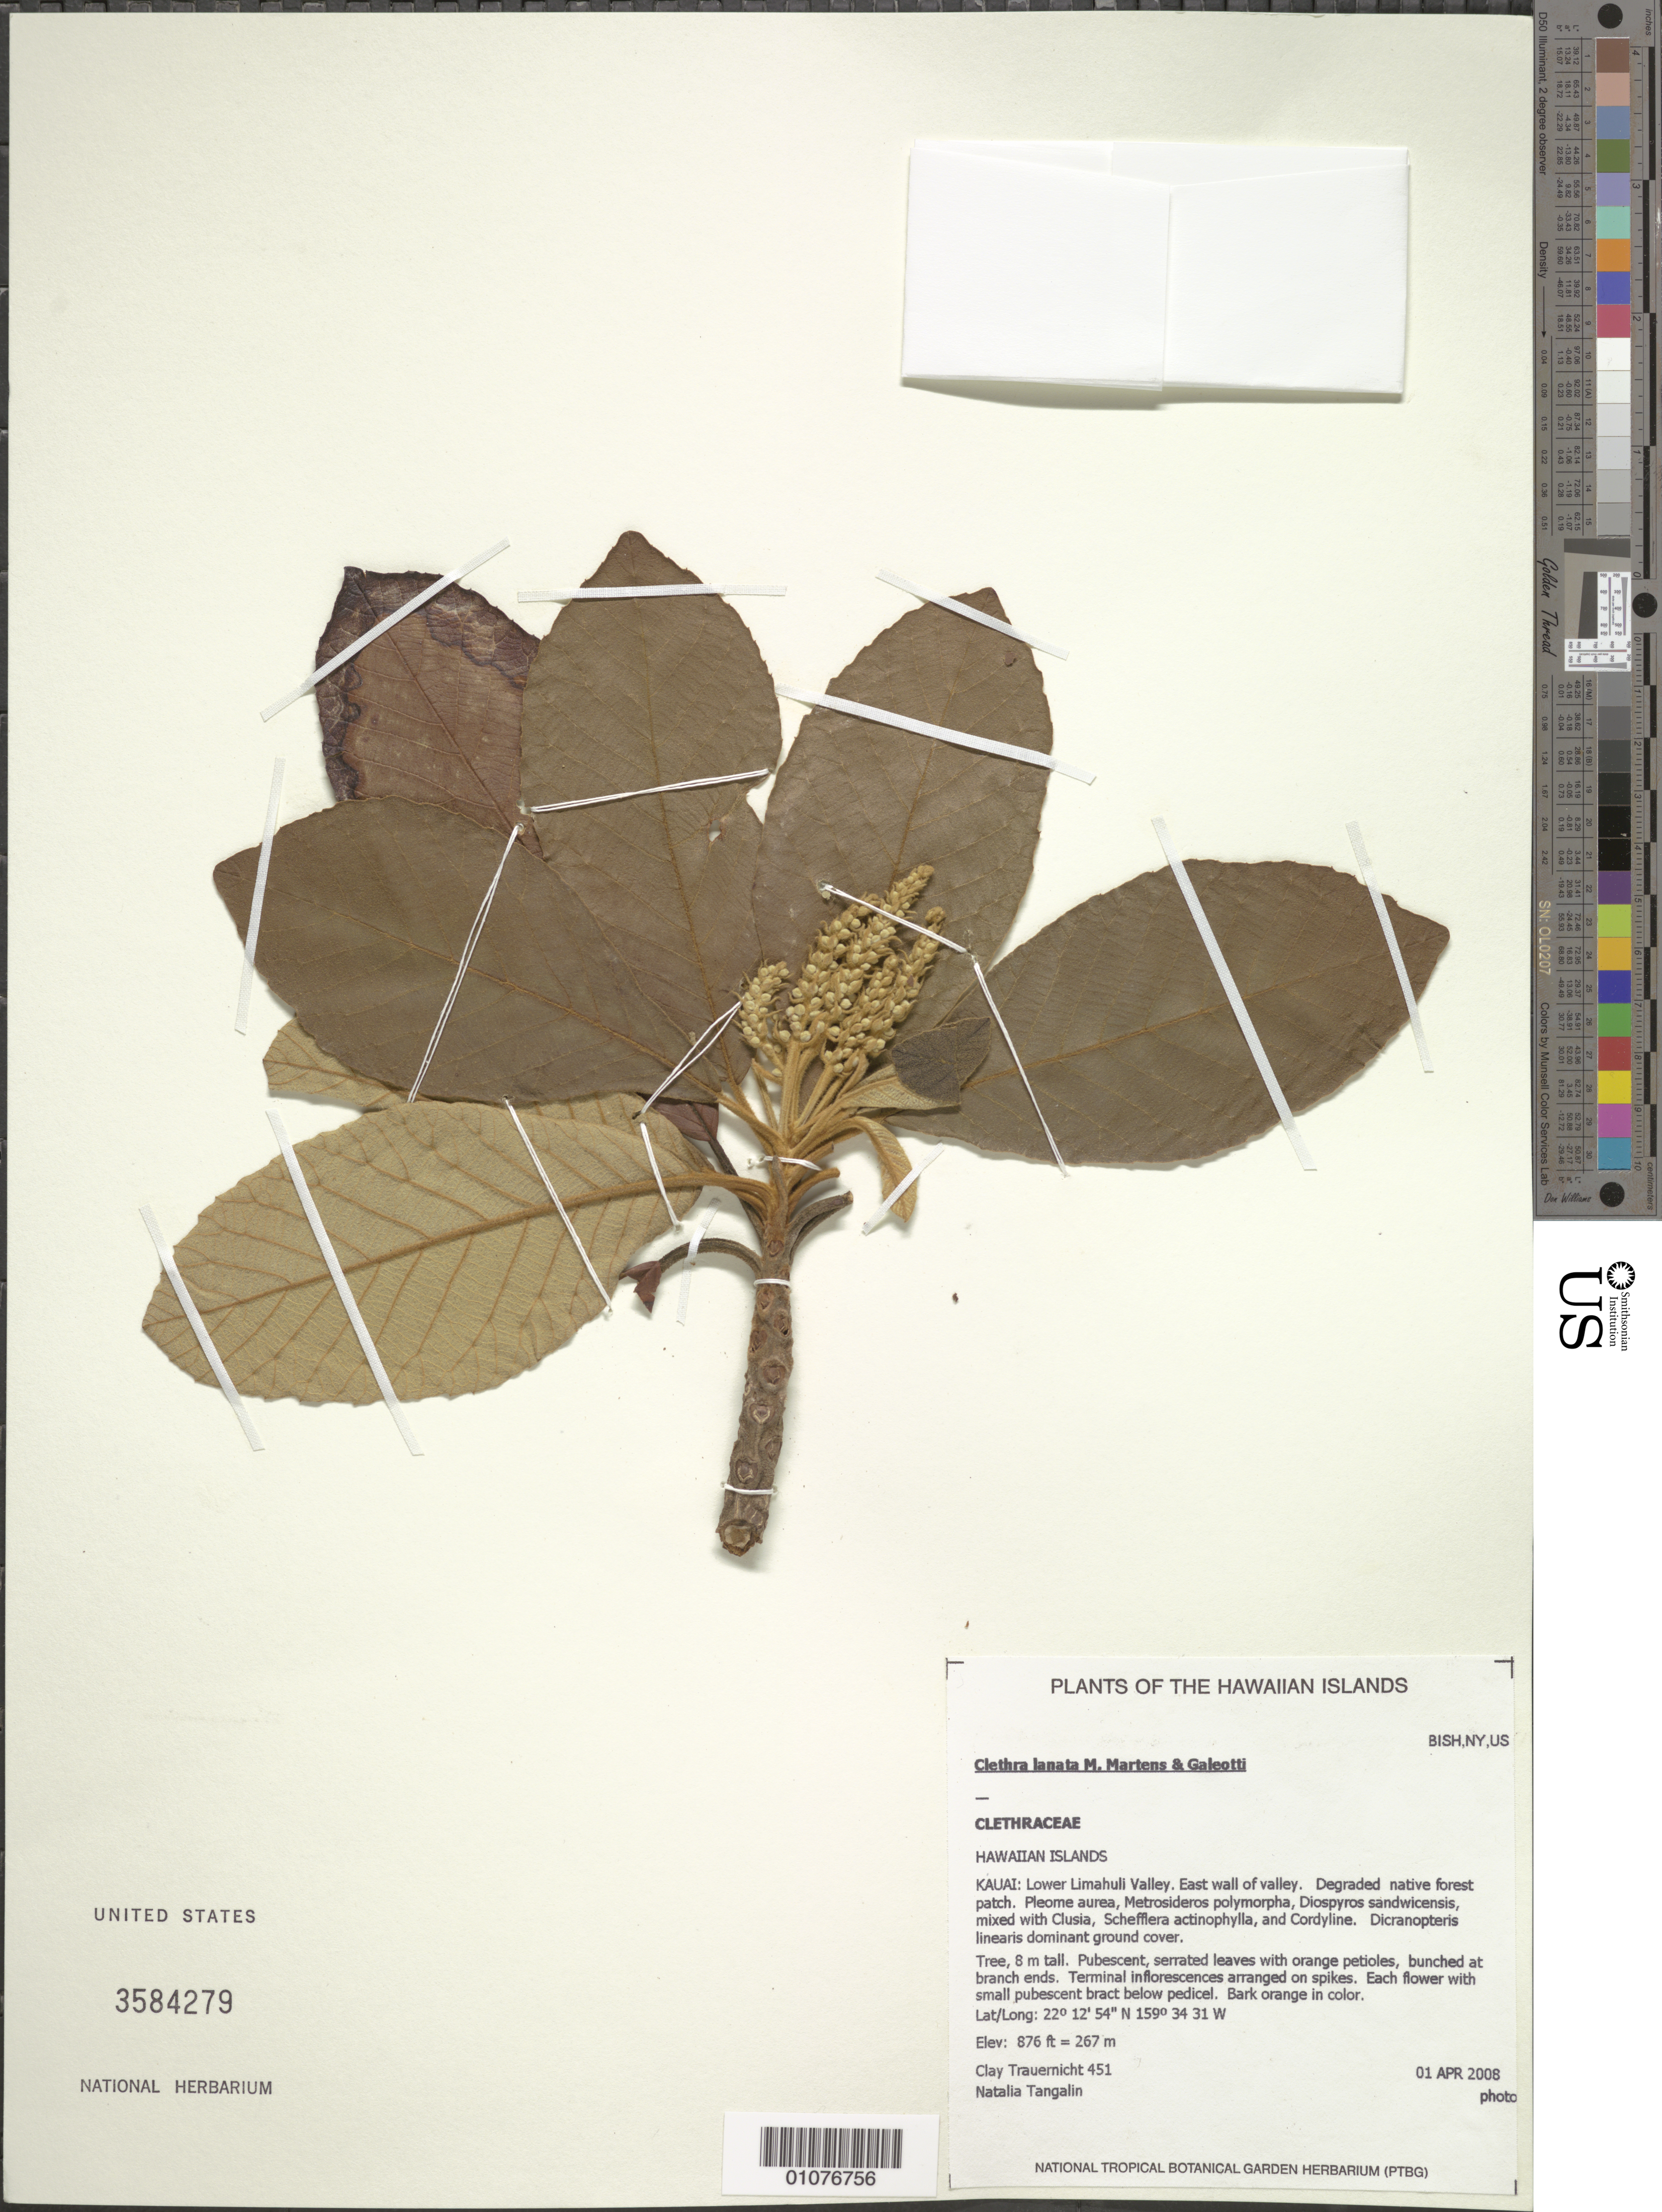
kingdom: Plantae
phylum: Tracheophyta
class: Magnoliopsida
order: Ericales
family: Clethraceae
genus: Clethra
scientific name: Clethra lanata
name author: M. Martens & Galeotti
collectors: C. Trauernicht & N. Tangalin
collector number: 451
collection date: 2008-04-01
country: United States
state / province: Hawaii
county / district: Kaui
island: Kaua'i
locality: Lower Limahuli Valley. East wall of valley.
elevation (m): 267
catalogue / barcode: US 3584279